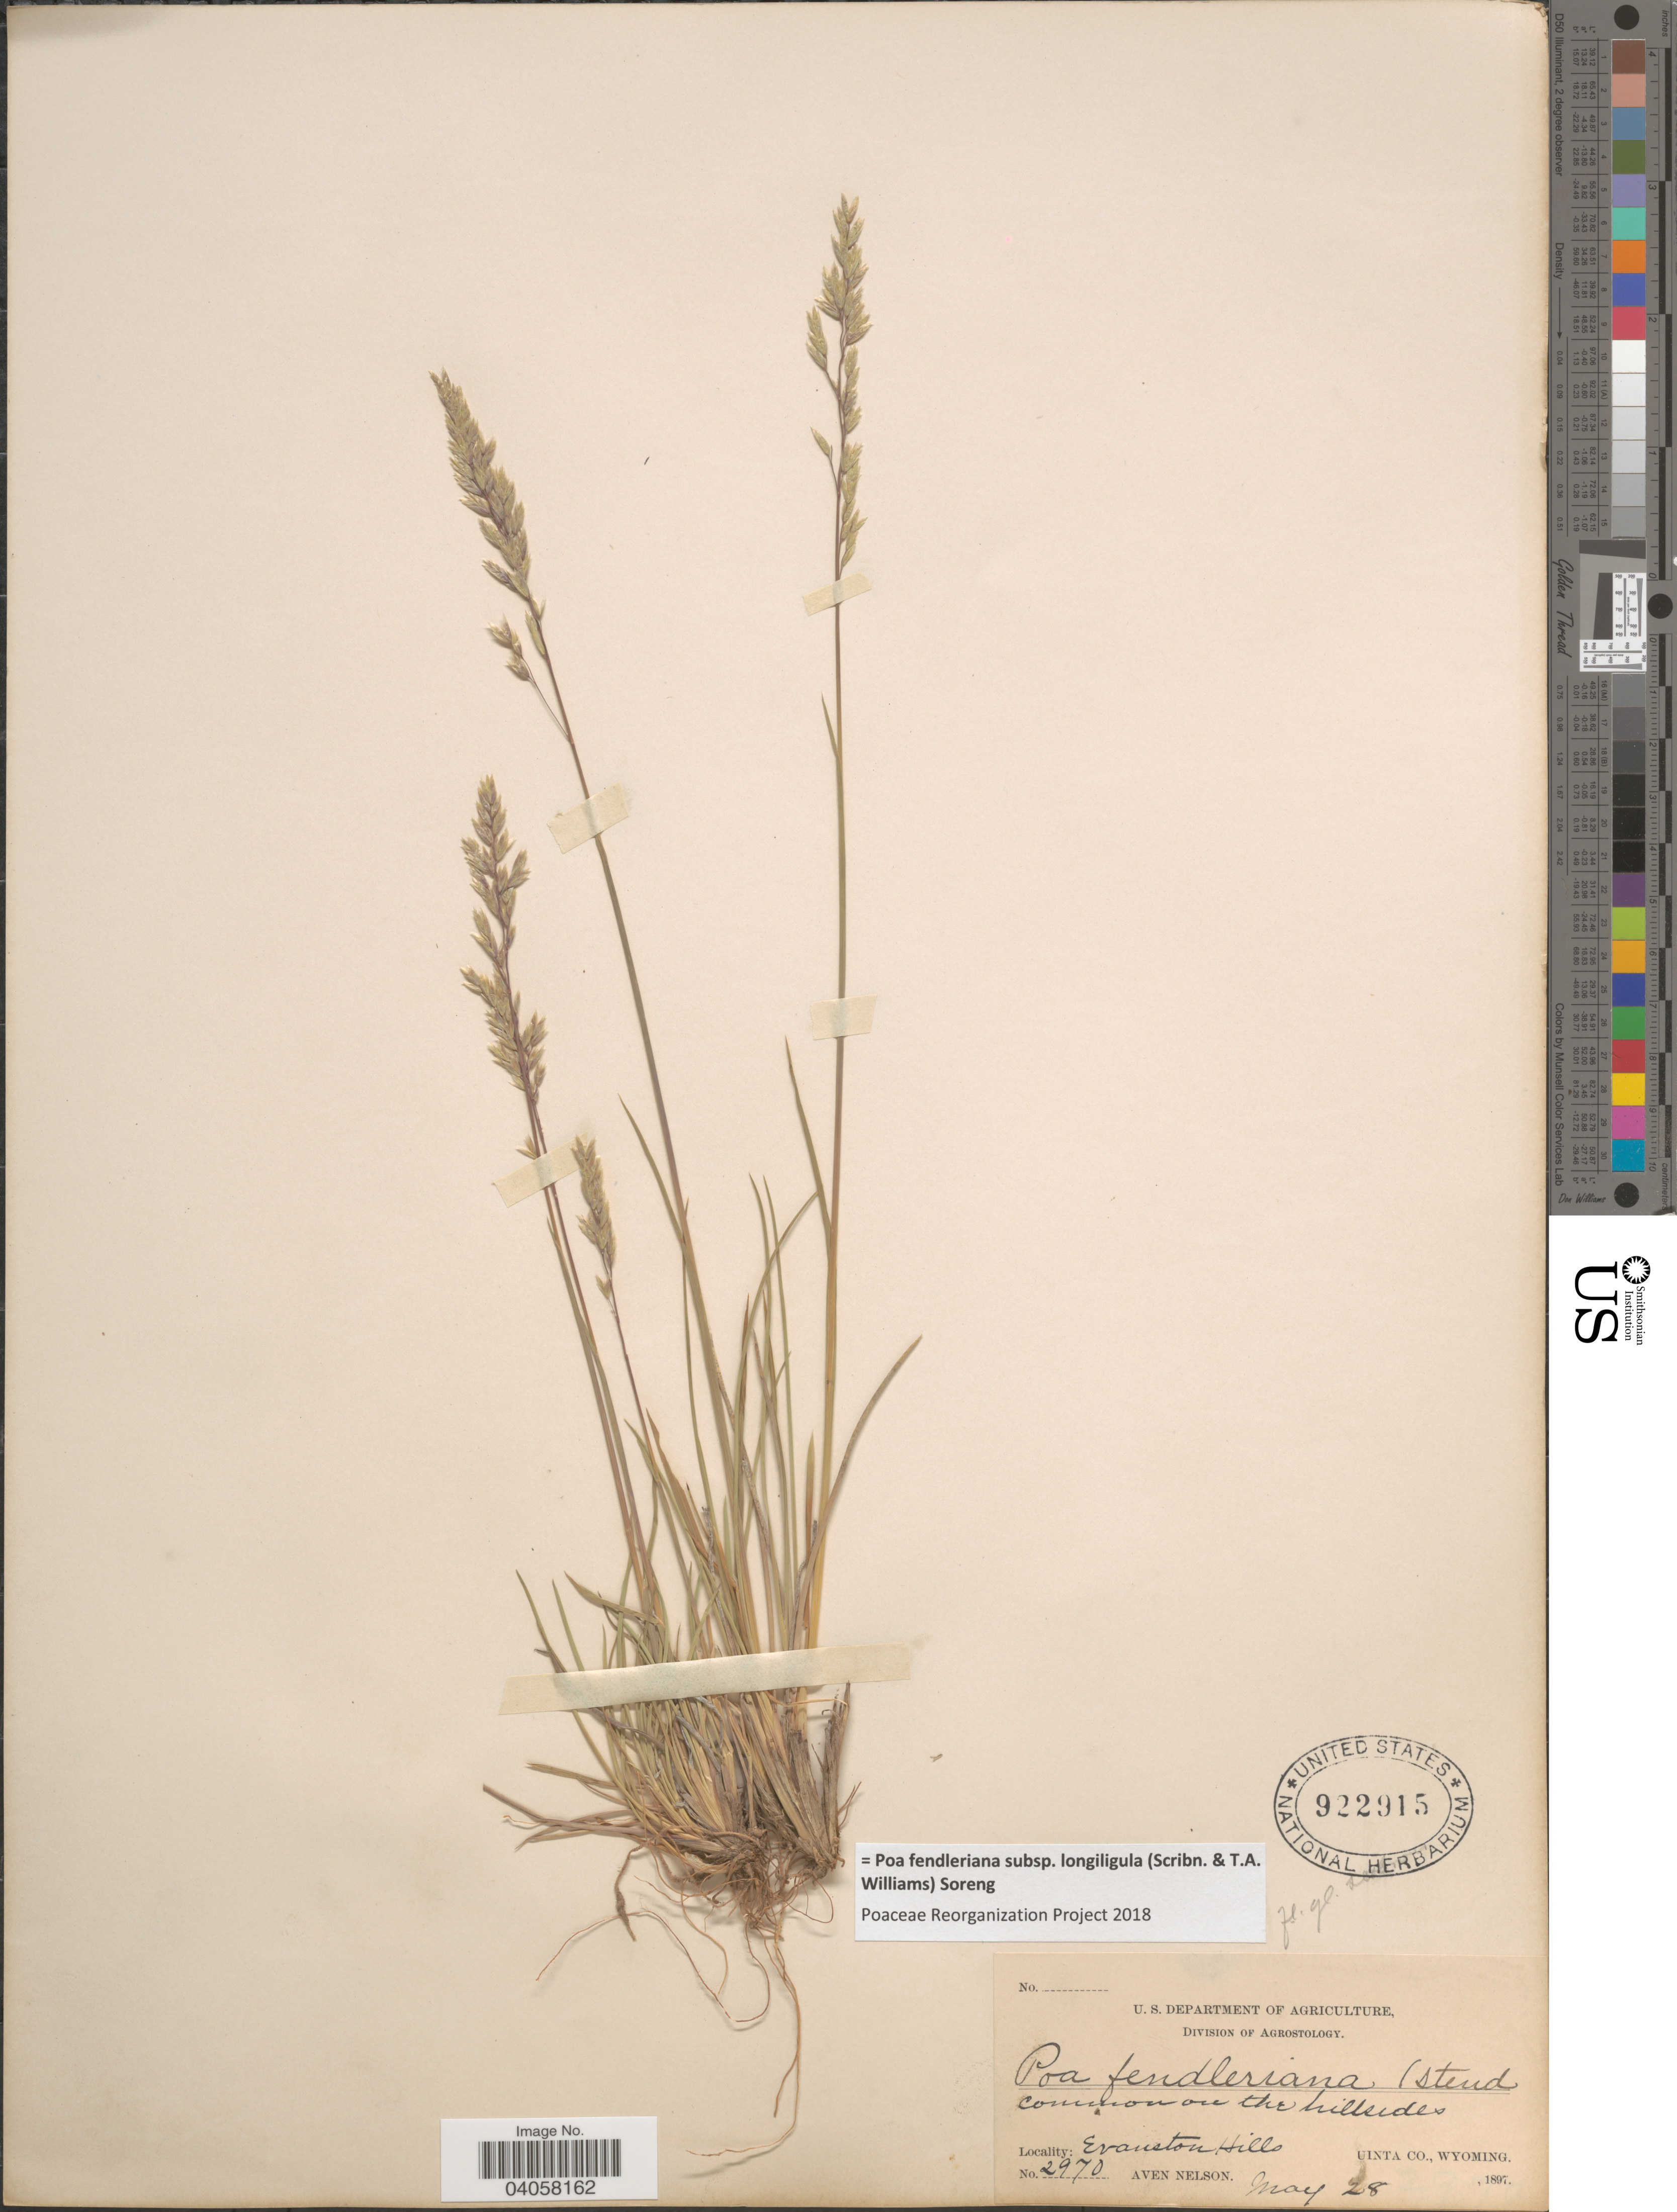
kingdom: Plantae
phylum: Tracheophyta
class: Liliopsida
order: Poales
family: Poaceae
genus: Poa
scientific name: Poa fendleriana subsp. longiligula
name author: (Scribn. & T.A. Williams) Soreng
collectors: A. Nelson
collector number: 2970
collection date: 1897-05-28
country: United States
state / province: Wyoming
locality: Evanston Hills Uinta Co.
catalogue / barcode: US 922915